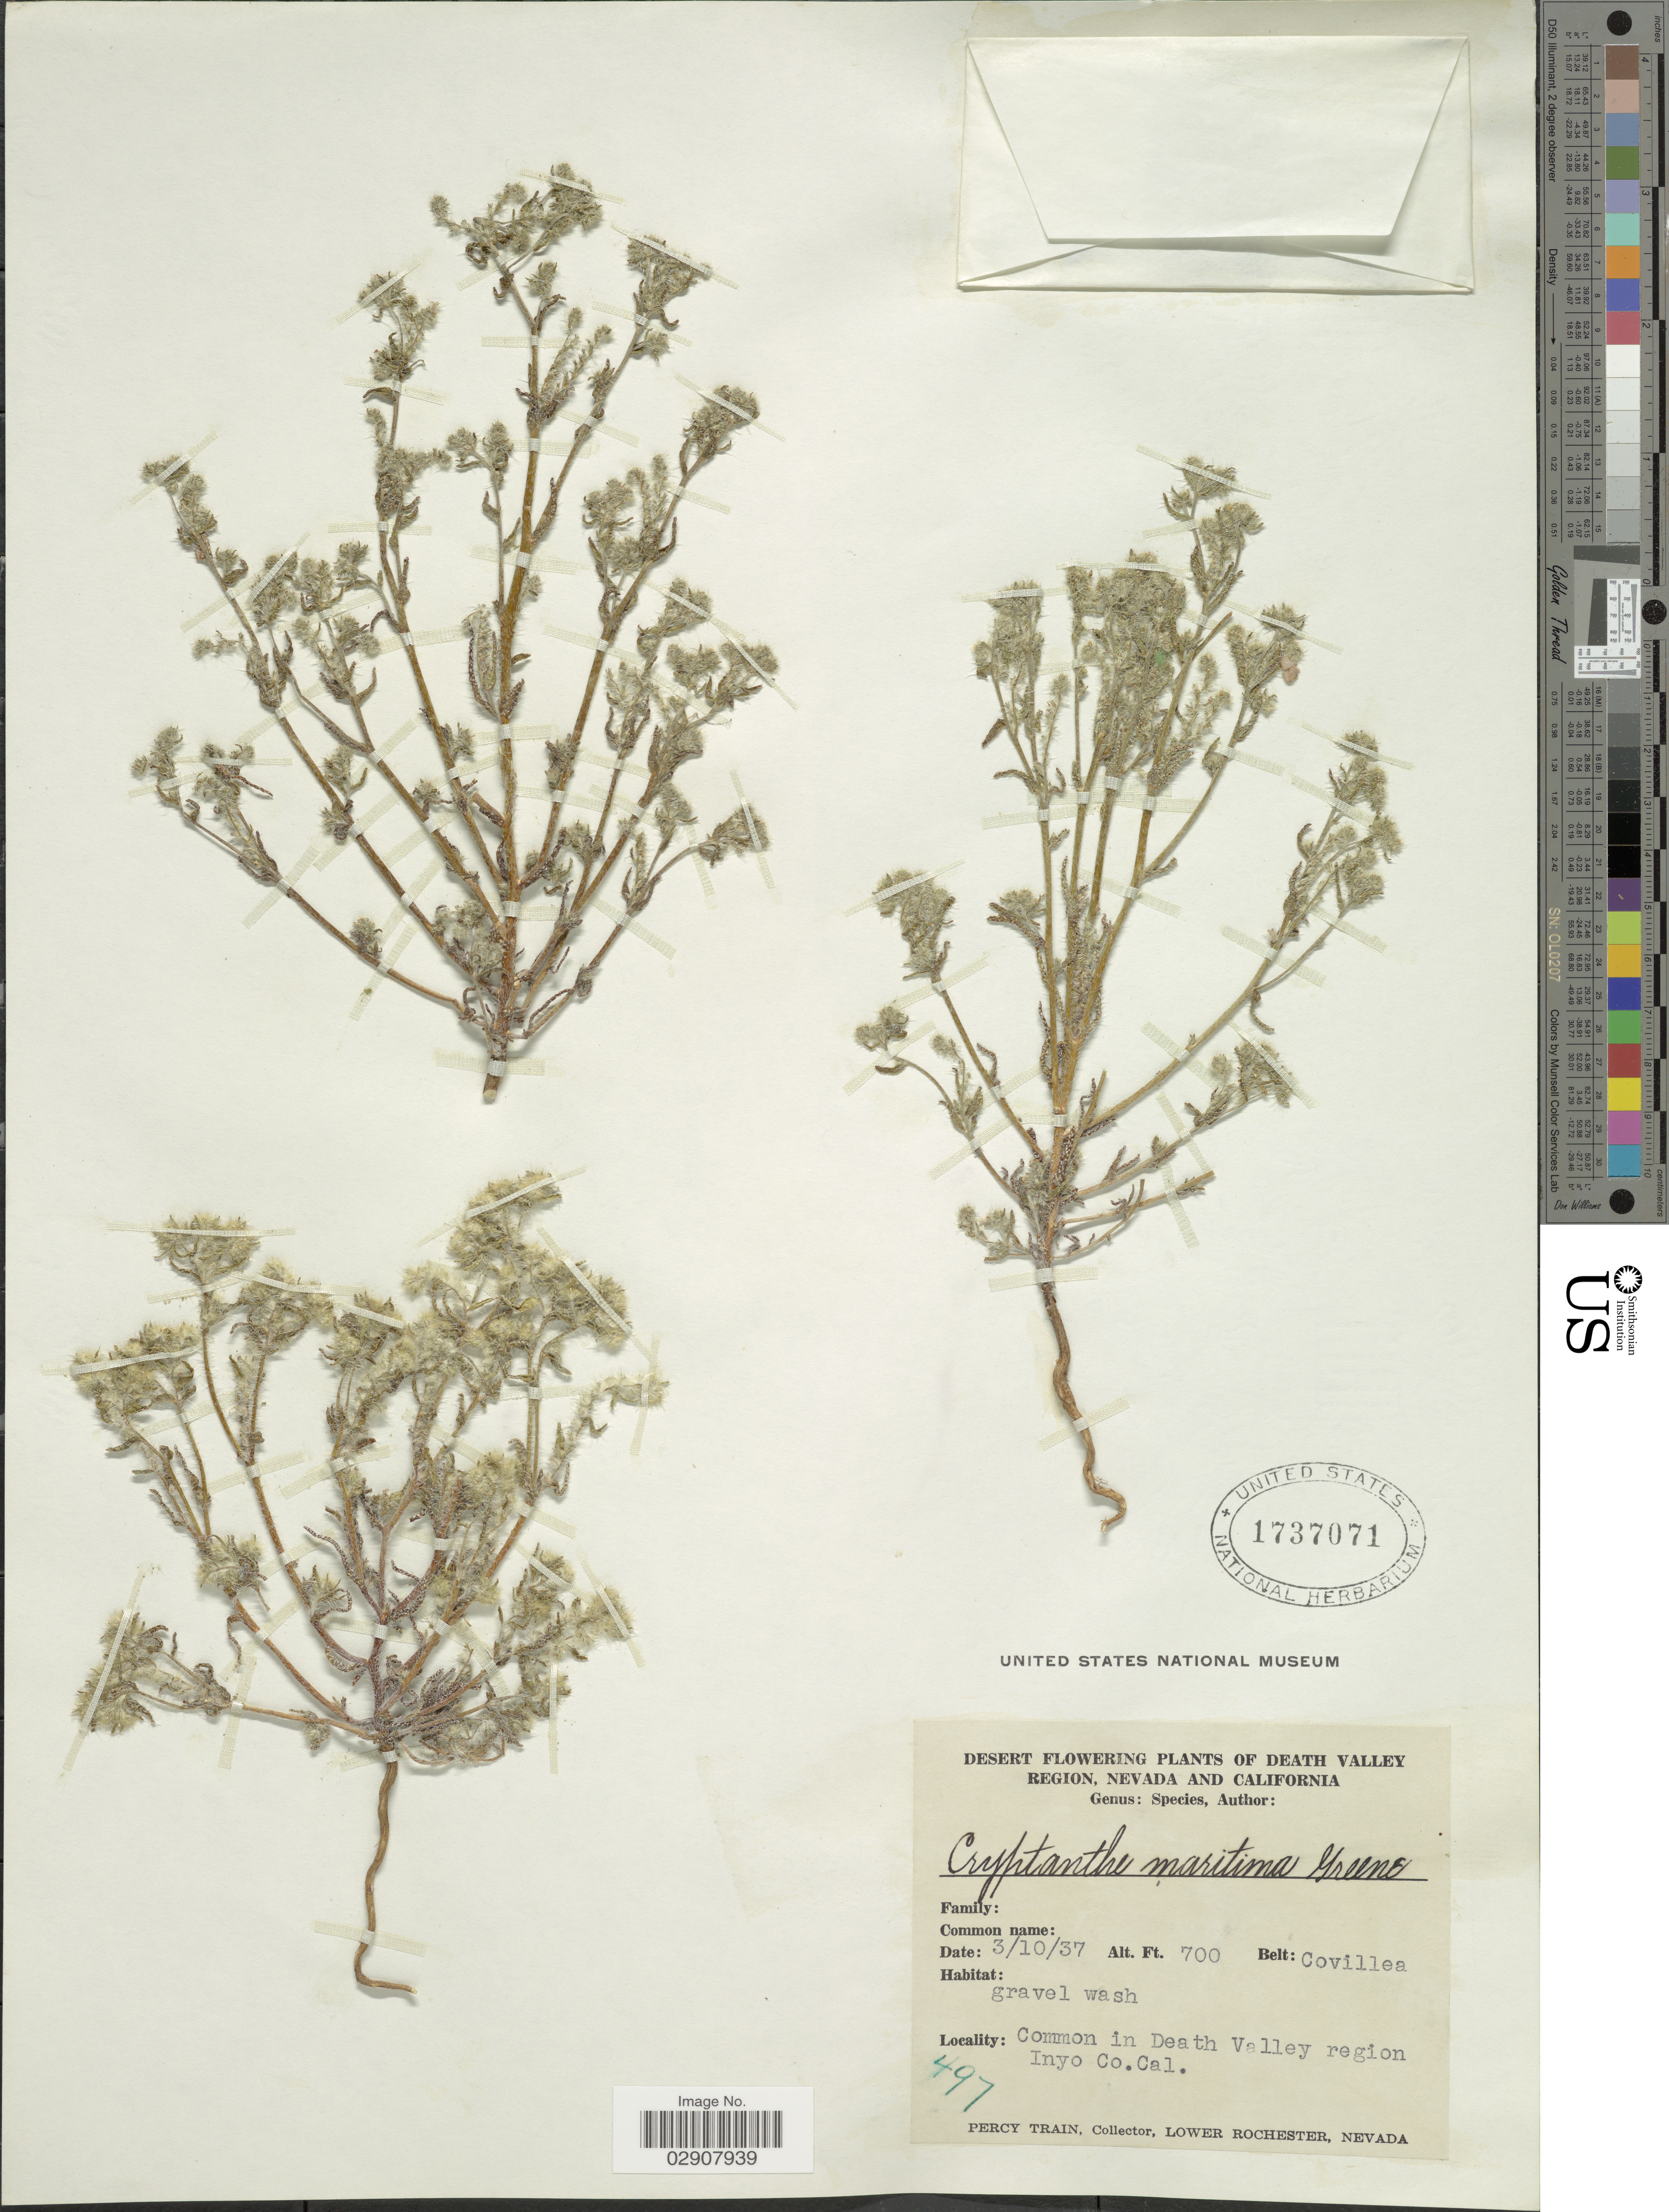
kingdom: Plantae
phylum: Tracheophyta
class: Magnoliopsida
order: Boraginales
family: Boraginaceae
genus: Cryptantha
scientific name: Cryptantha maritima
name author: (Greene) Greene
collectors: P. Train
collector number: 497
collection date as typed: Transcribed d/m/y: 10/3/37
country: United States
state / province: California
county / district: Inyo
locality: Common in Death Valley region Inyo Co. Cal. Death Valley Region.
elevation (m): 213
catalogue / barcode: US 1737071